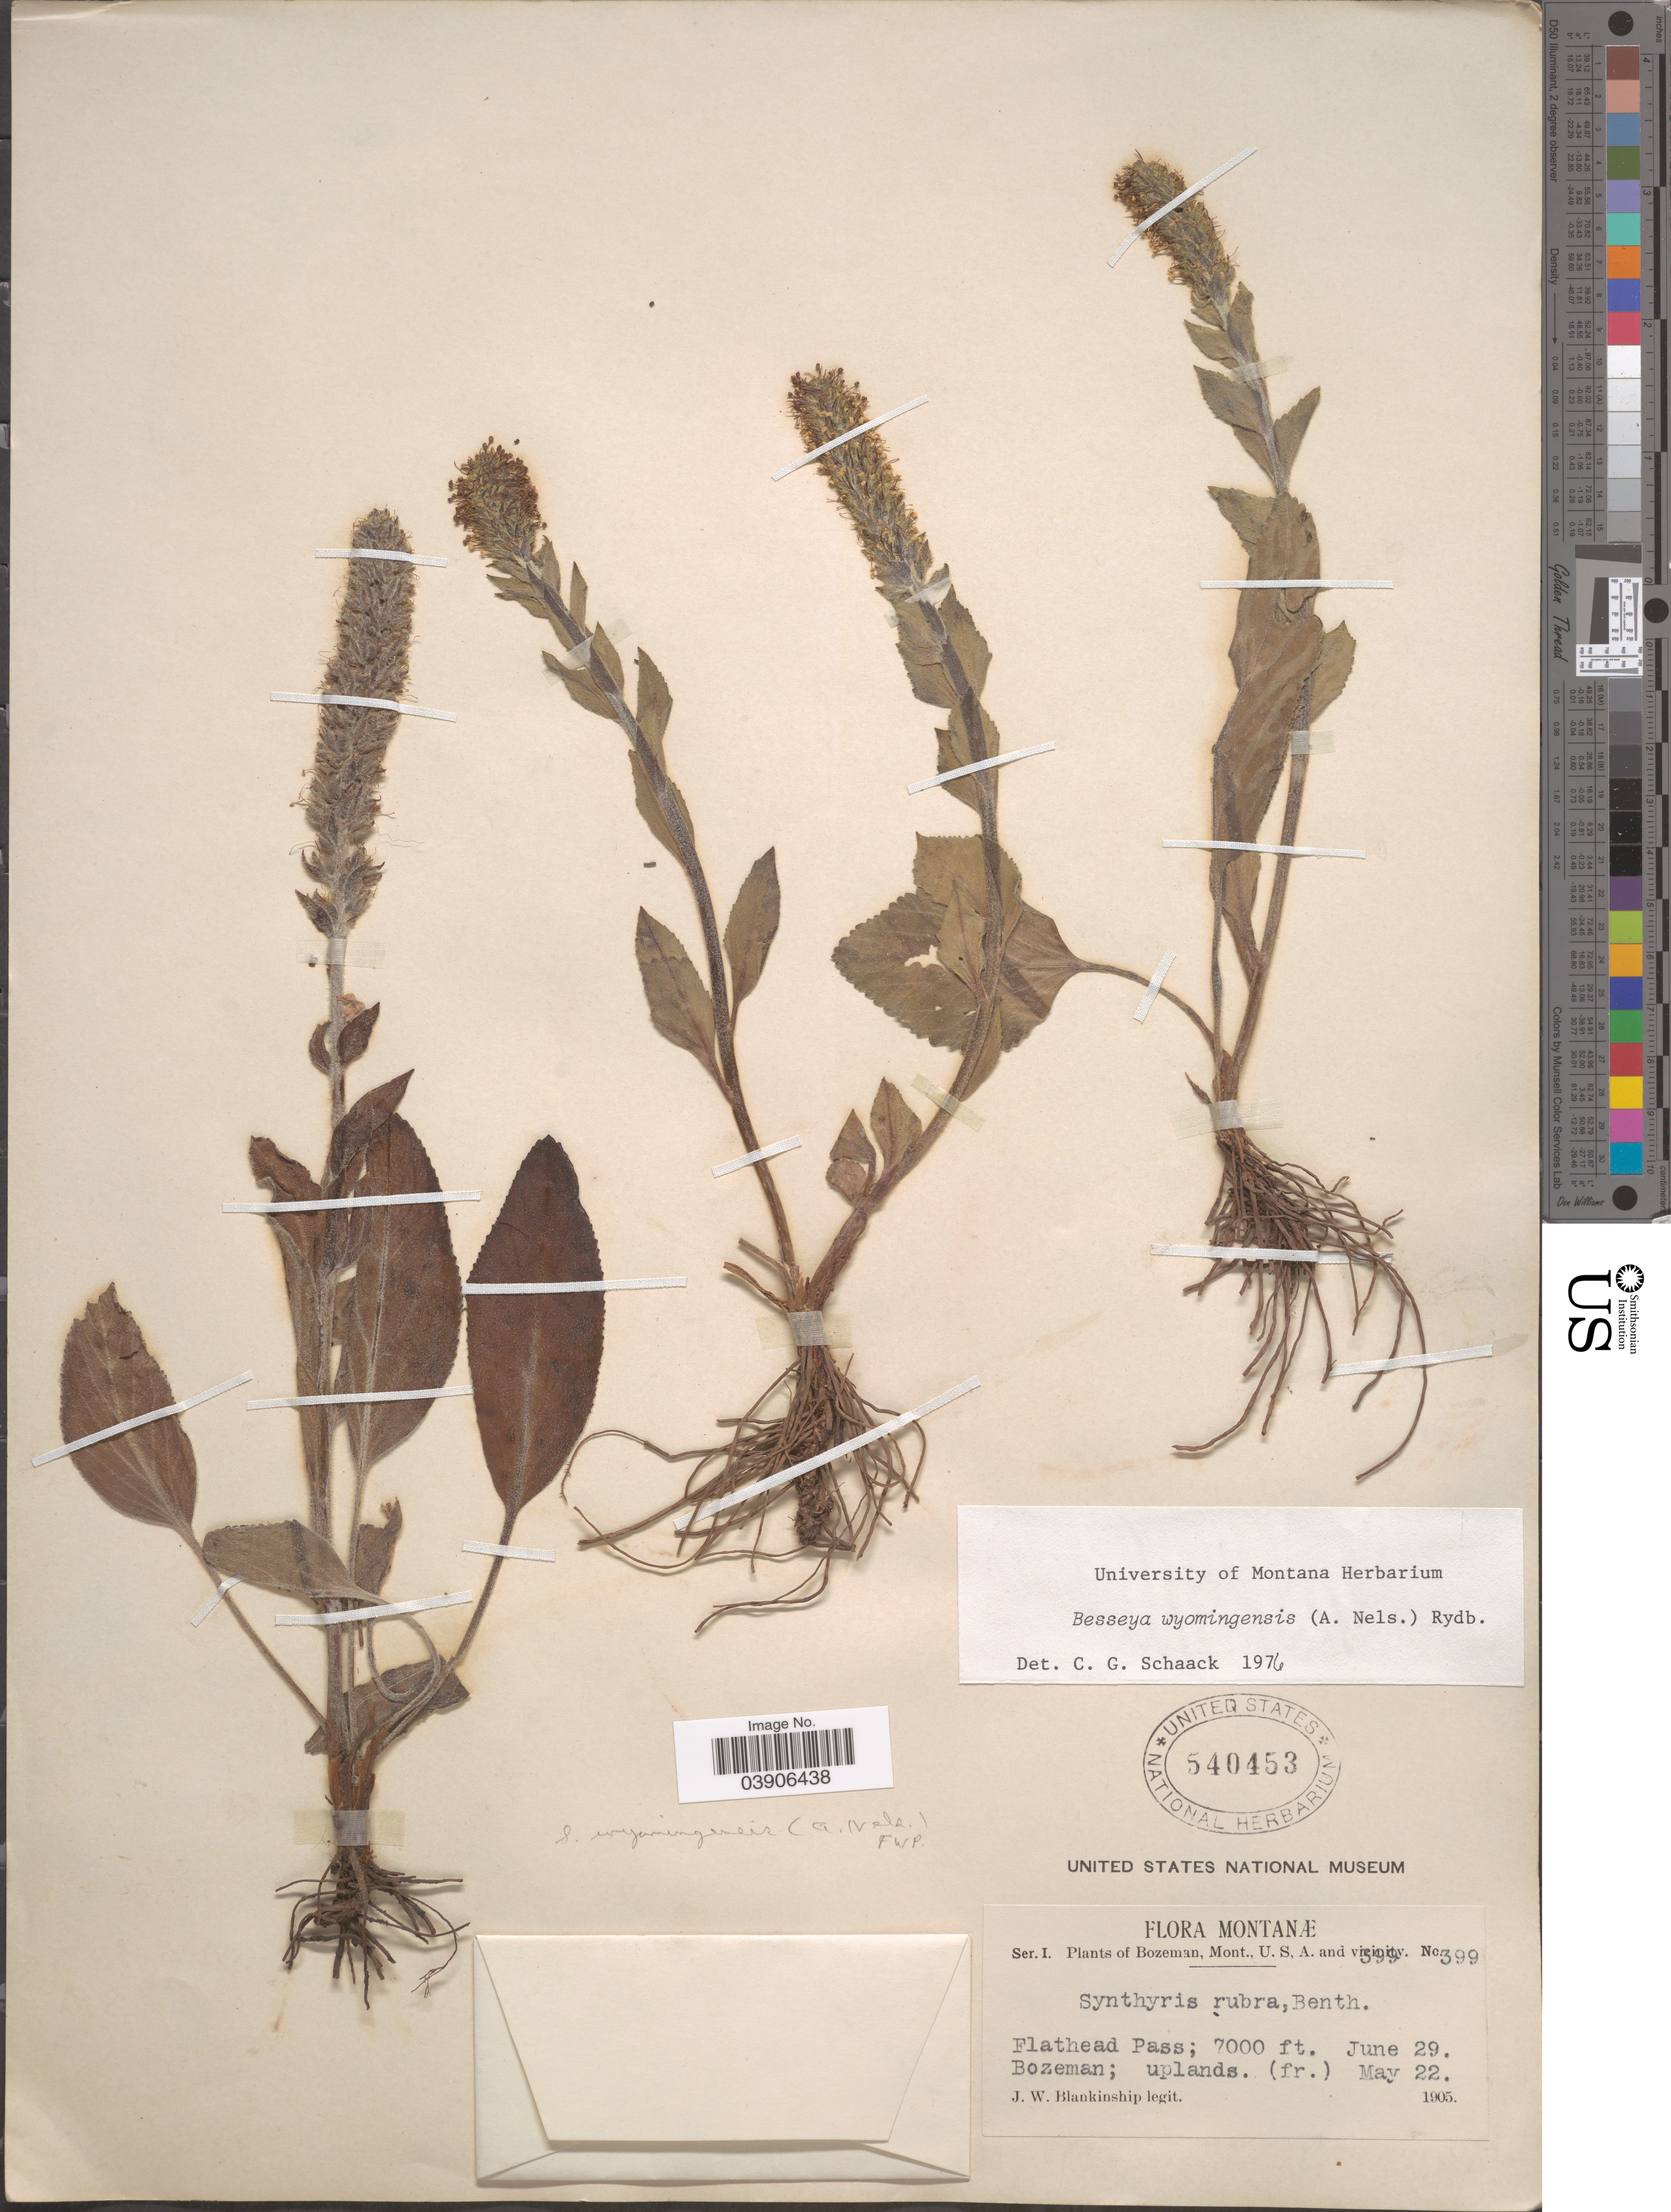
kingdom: Plantae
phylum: Tracheophyta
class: Magnoliopsida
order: Lamiales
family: Plantaginaceae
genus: Synthyris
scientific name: Synthyris wyomingensis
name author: A. Heller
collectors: J. W. Blankinship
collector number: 399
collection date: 1905-06-29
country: United States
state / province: Montana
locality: Bozeman, Mont. U.S.A. and vicinity. Flathead Pass.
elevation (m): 2134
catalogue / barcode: US 540453